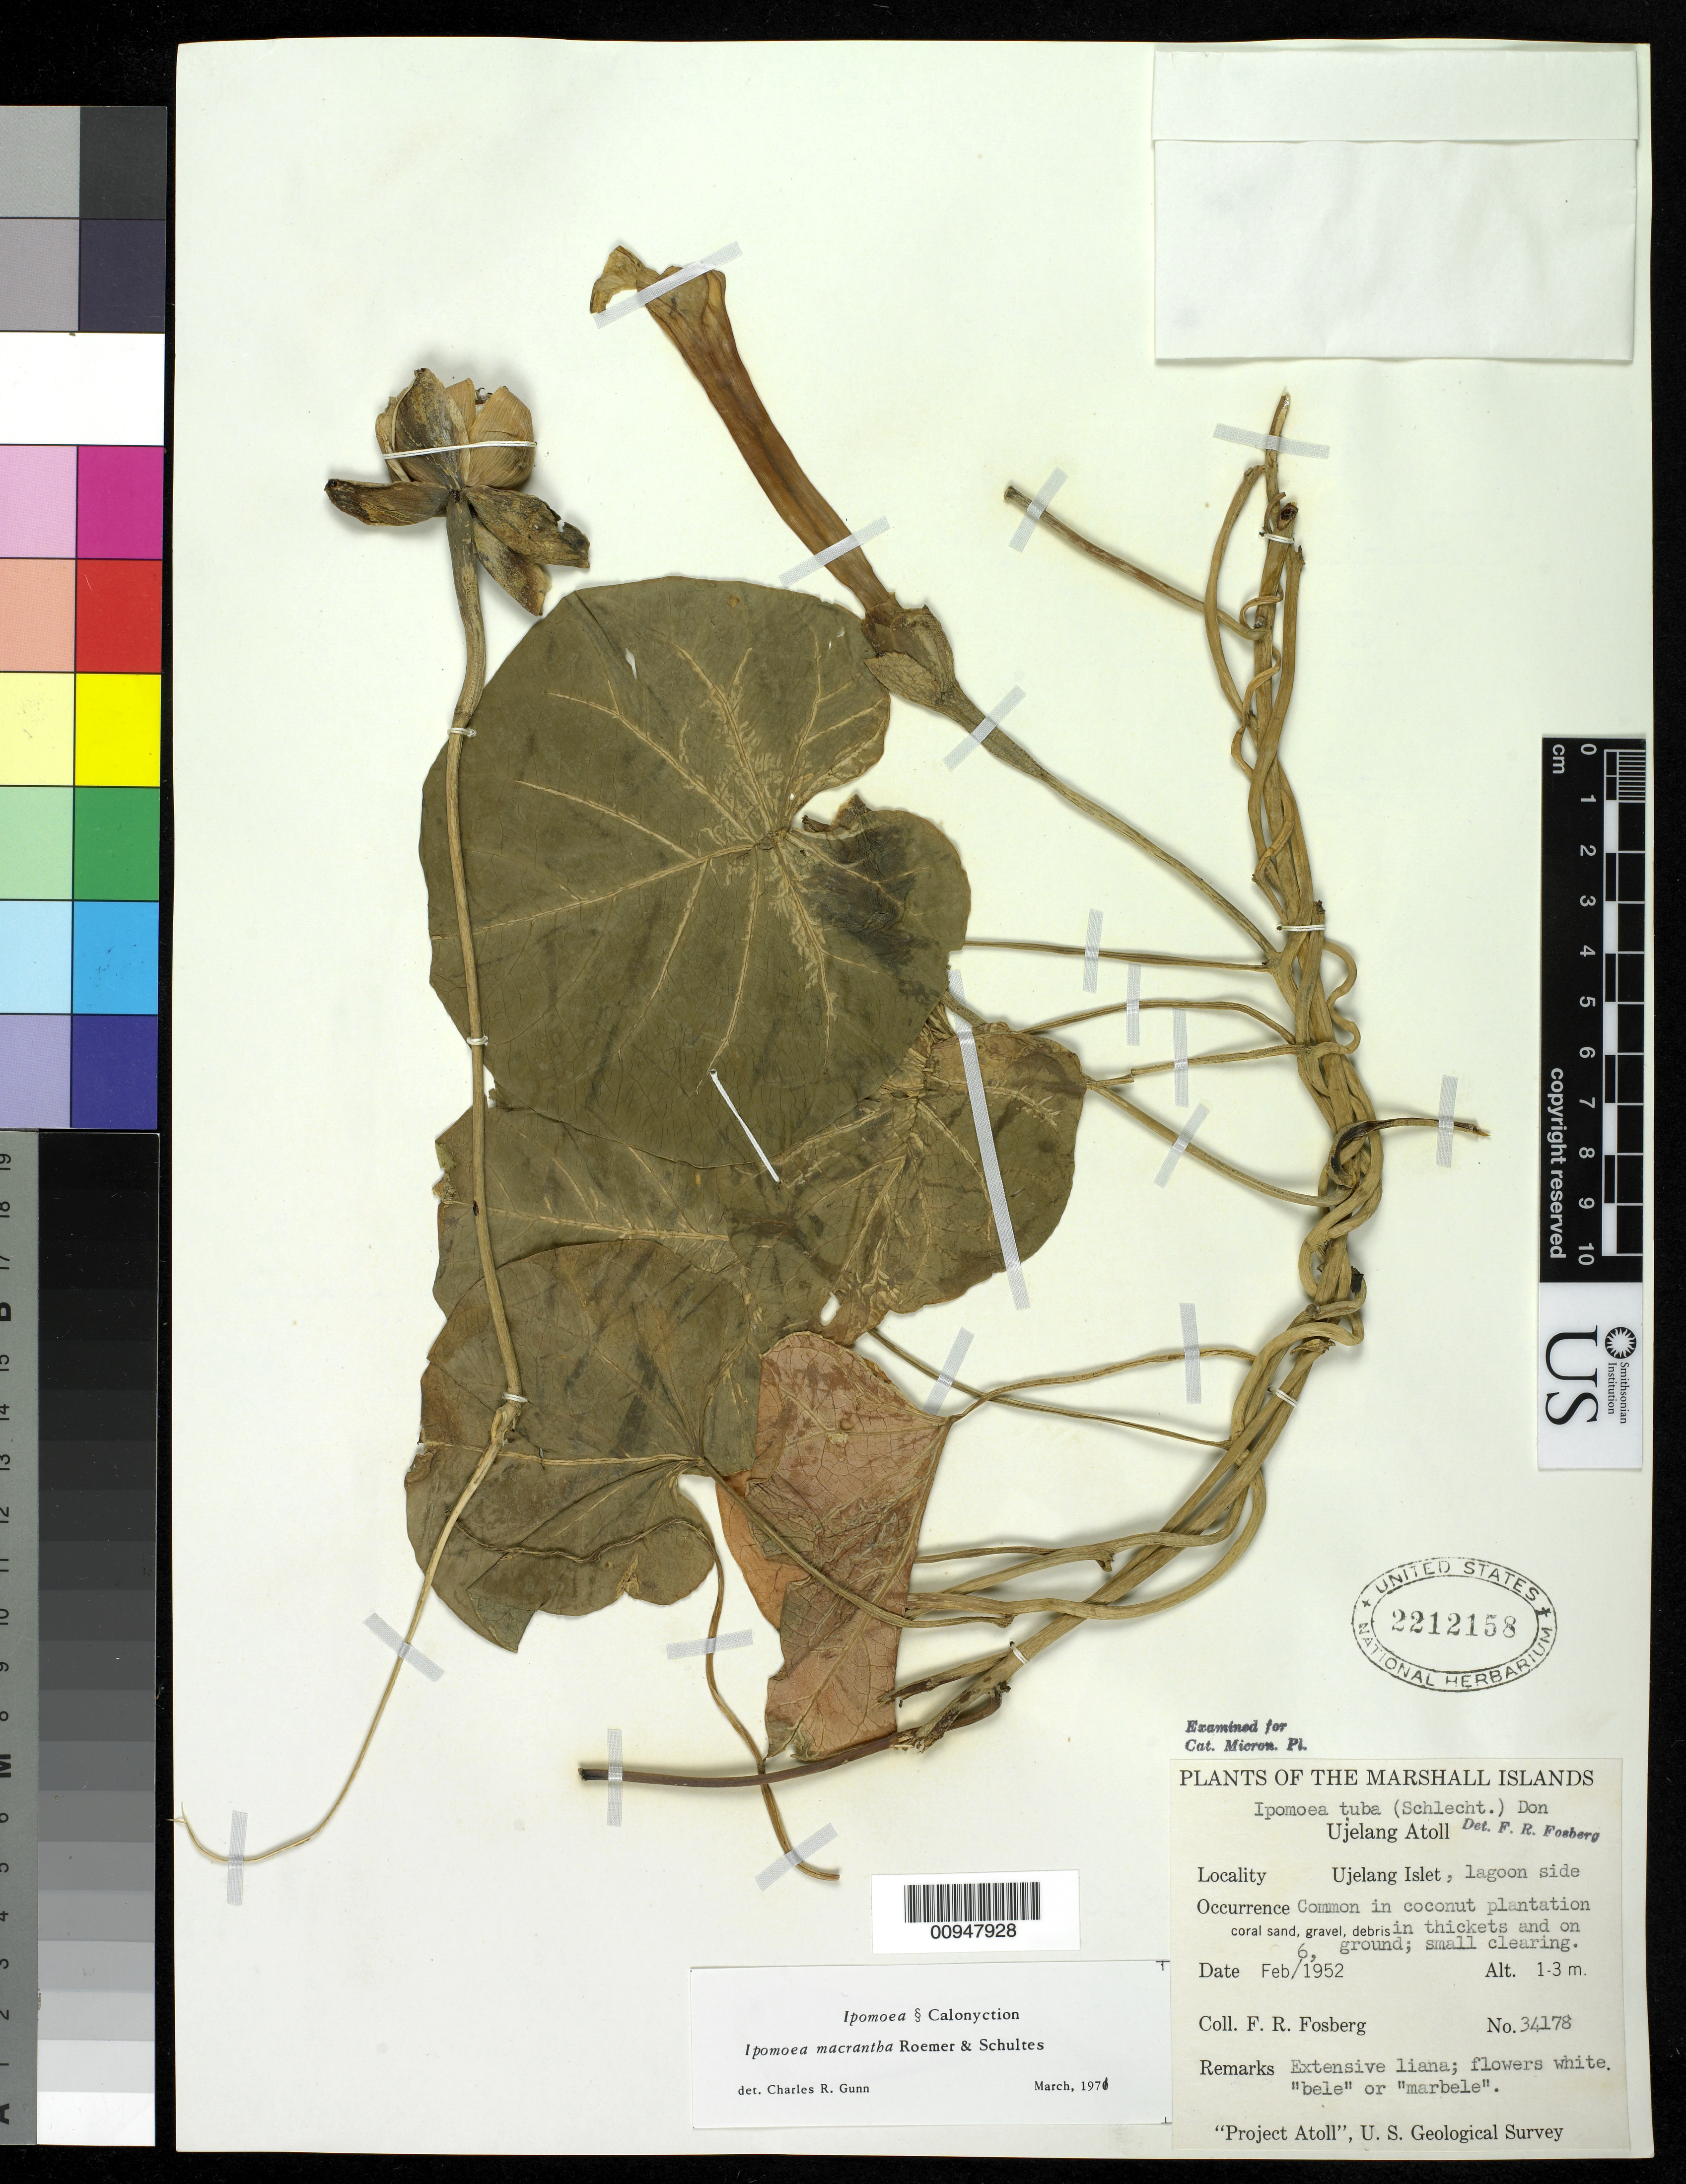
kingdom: Plantae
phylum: Tracheophyta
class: Magnoliopsida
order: Solanales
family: Convolvulaceae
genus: Ipomoea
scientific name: Ipomoea violacea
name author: L.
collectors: F. R. Fosberg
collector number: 34178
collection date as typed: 06 Feb 1952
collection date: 1952-02-06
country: Marshall Islands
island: Ujelang Atoll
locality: Islet, lagoon side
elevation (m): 1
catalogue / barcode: US 2212158